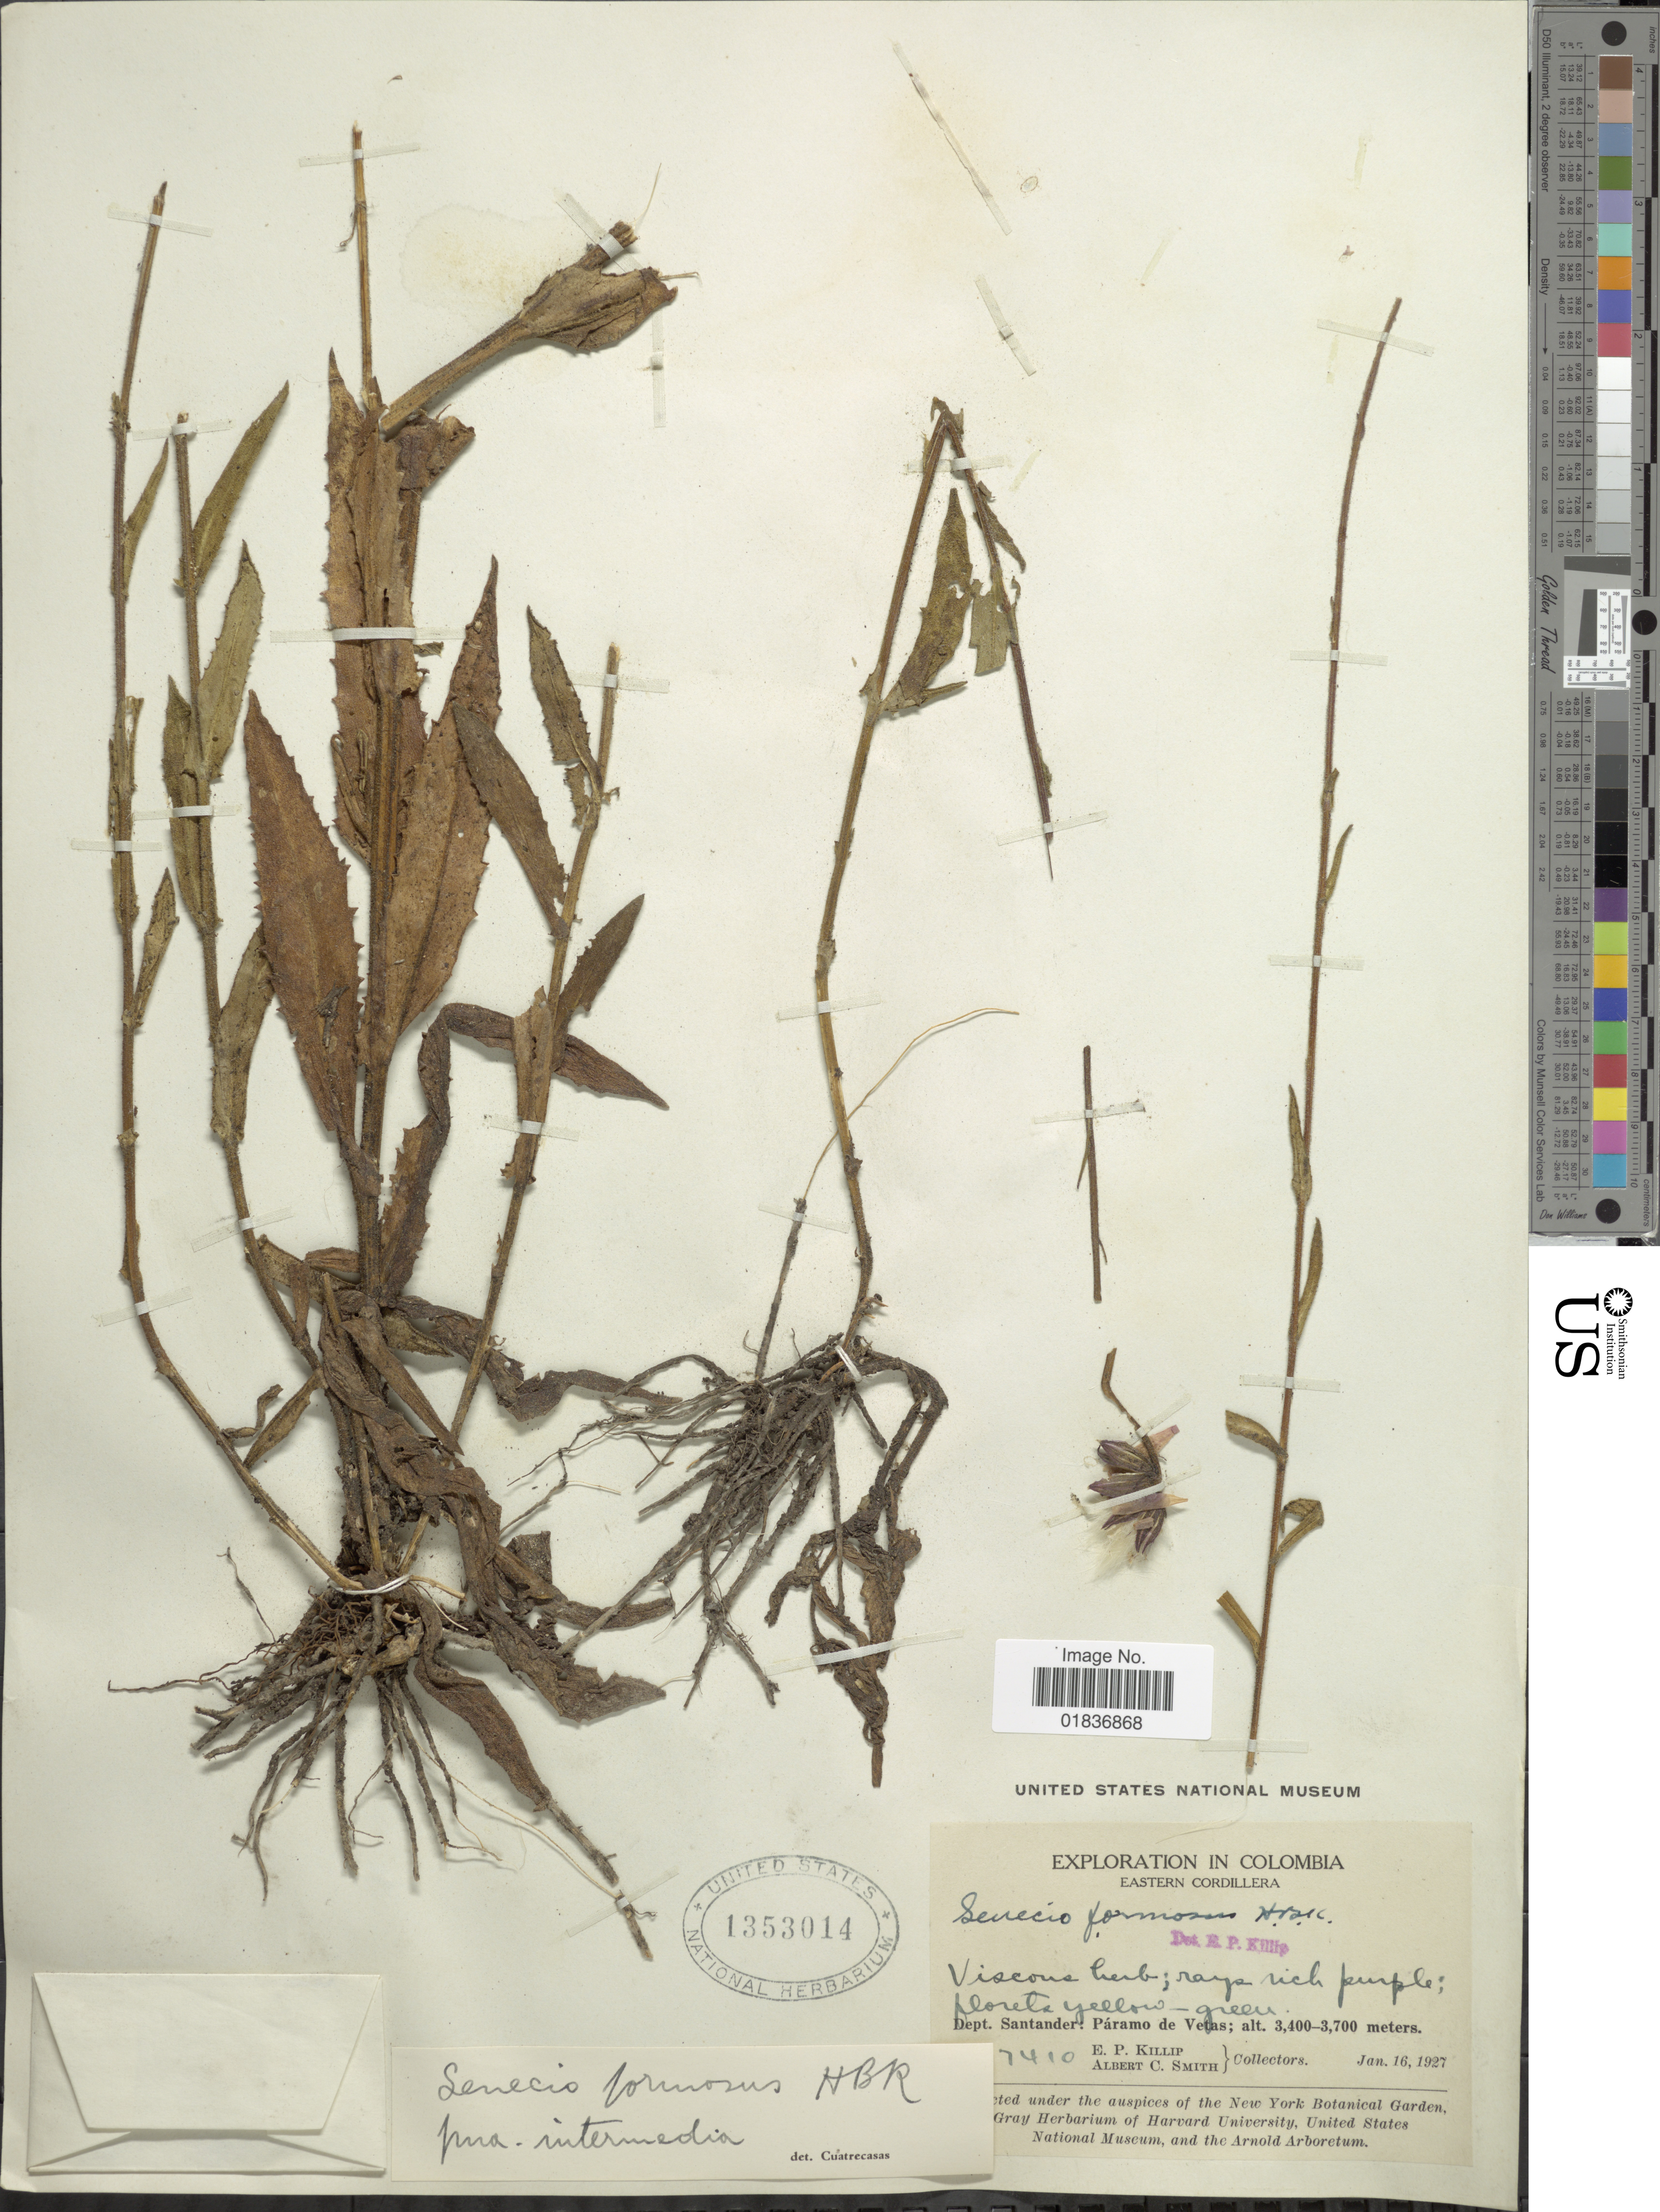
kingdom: Plantae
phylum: Tracheophyta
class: Magnoliopsida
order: Asterales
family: Asteraceae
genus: Senecio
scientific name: Senecio wedglacialis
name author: Cuatrec.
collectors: E. P. Killip & A. C. Smith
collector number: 7410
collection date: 1927-01-16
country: Colombia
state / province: Santander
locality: Eastern Cordillera. Dept. Santander: Paramo de Vetas.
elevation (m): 3400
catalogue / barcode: US 353014